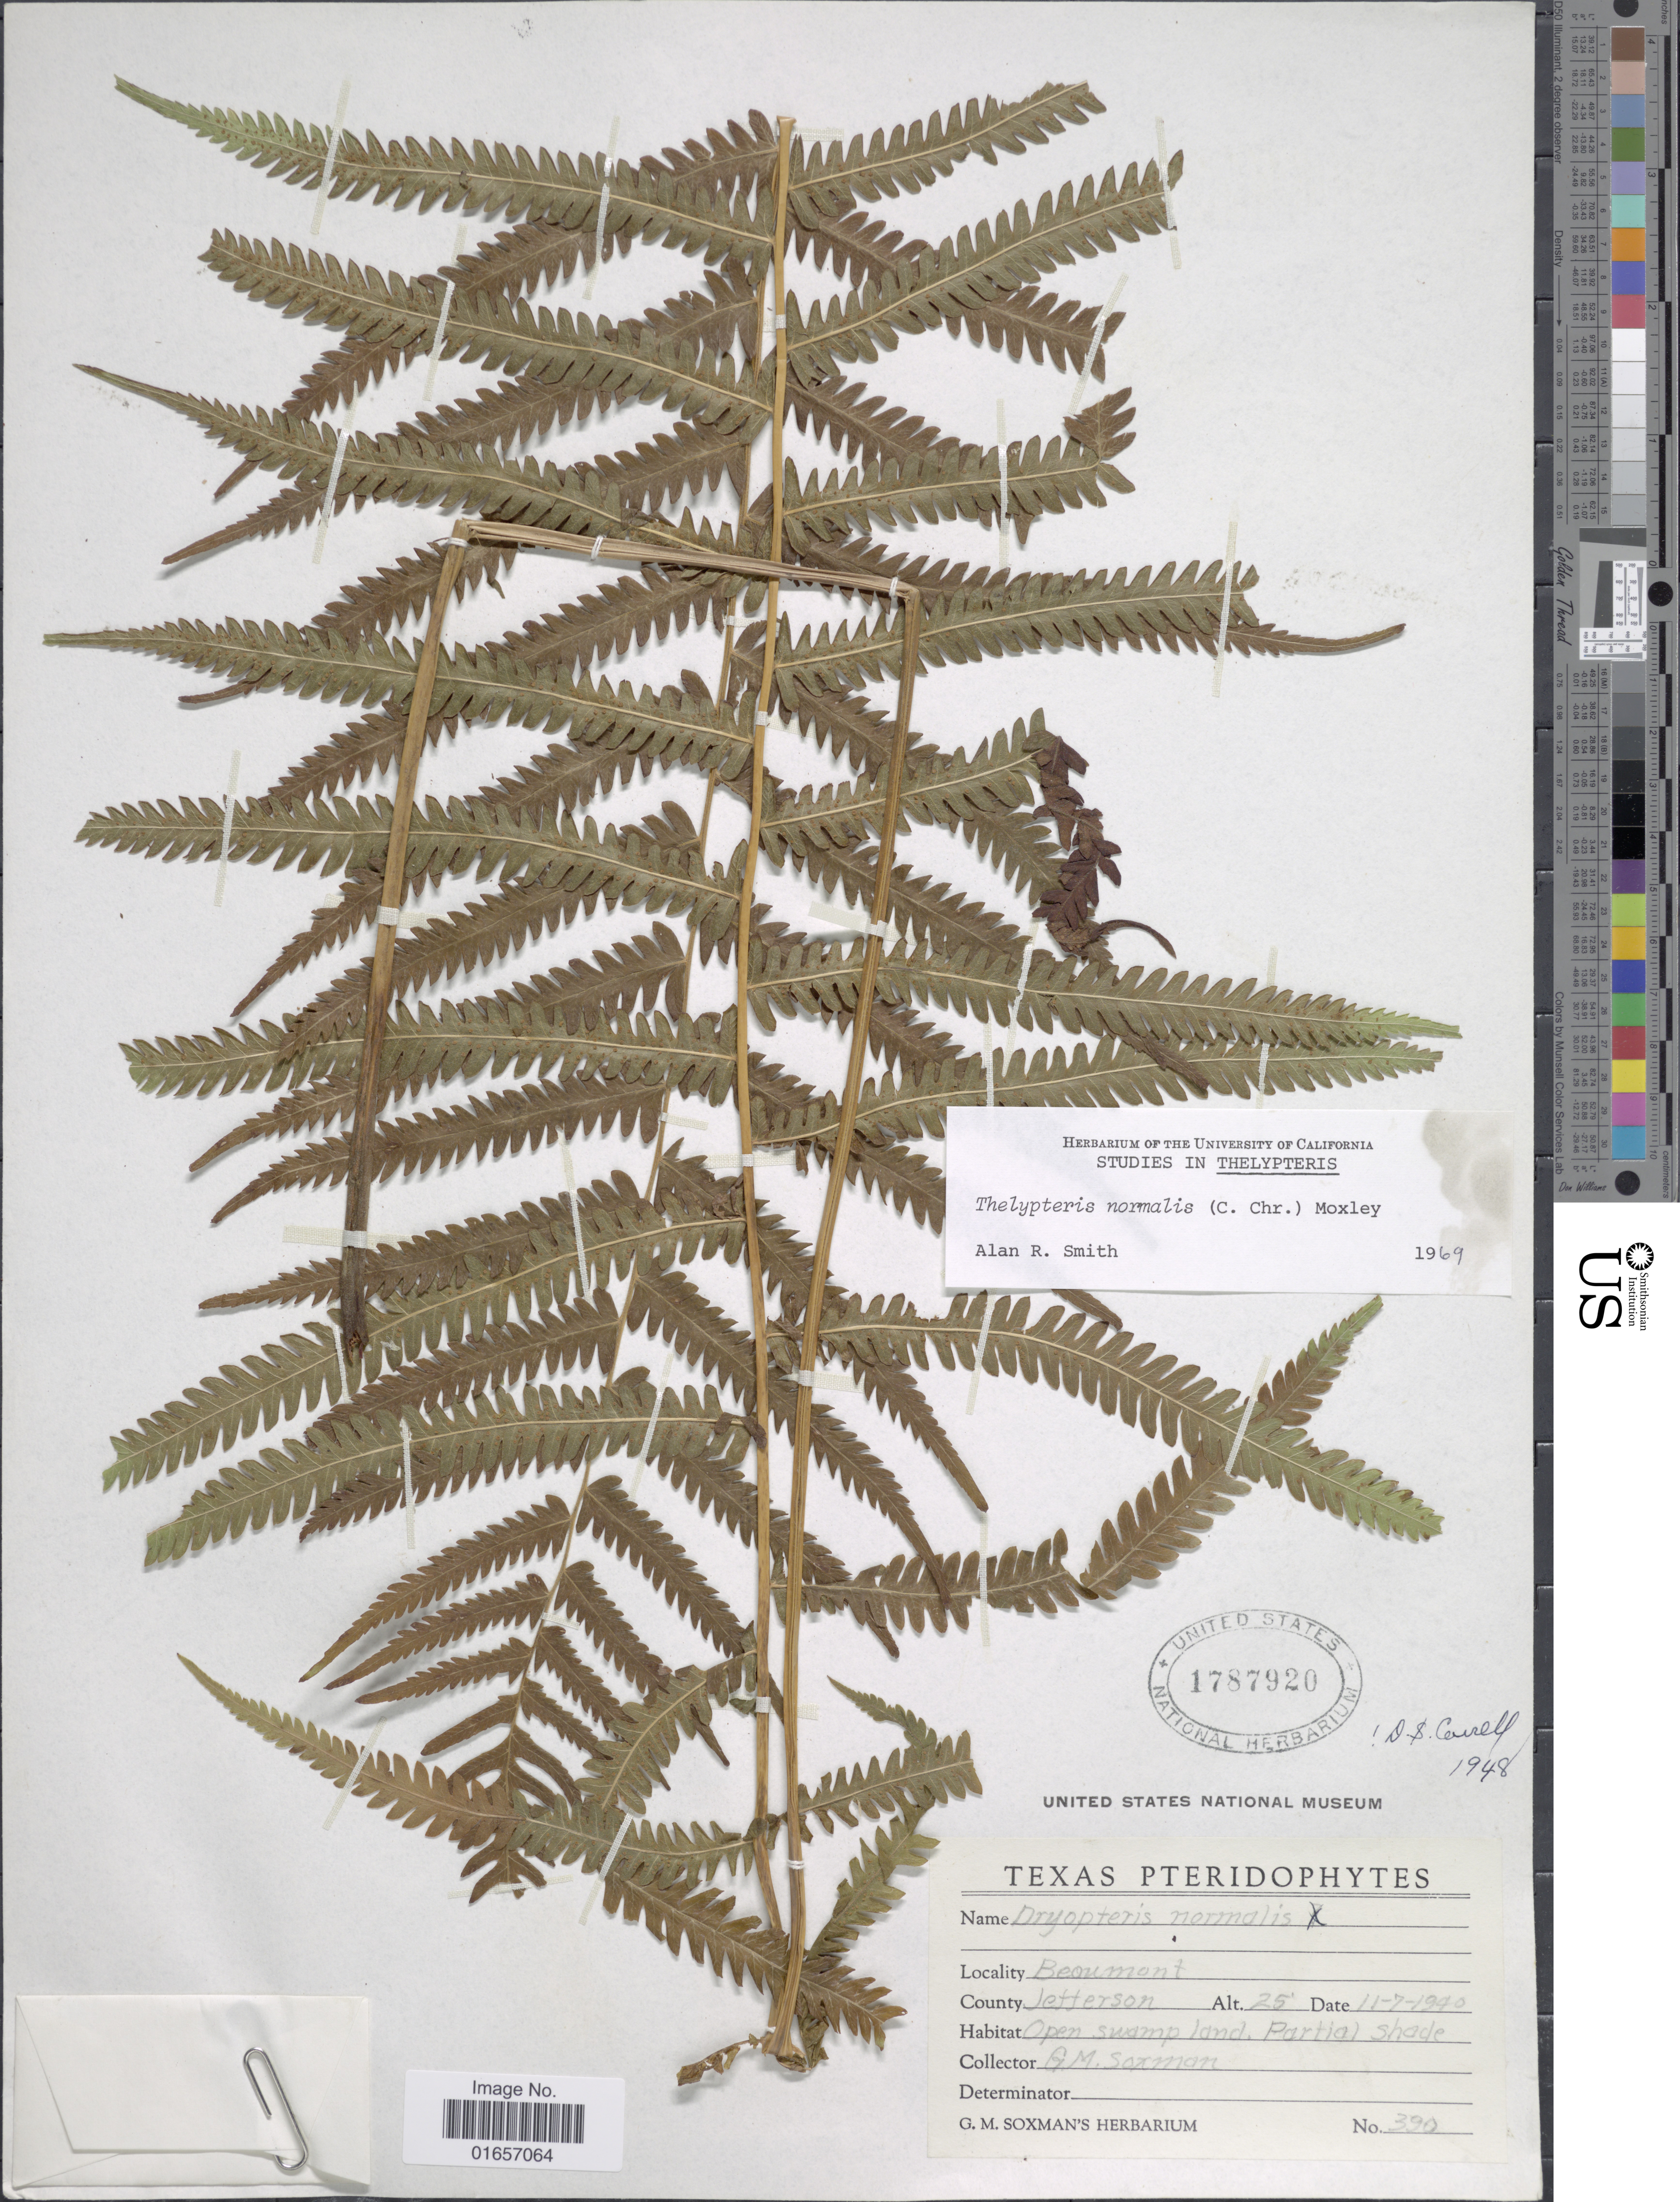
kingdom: Plantae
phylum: Tracheophyta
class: Polypodiopsida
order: Polypodiales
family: Thelypteridaceae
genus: Christella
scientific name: Christella kunthii comb. ined.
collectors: G. Soxman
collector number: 390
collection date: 1940-11-07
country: United States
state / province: Texas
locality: Beaumont, County Jefferson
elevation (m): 8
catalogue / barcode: US 1787920